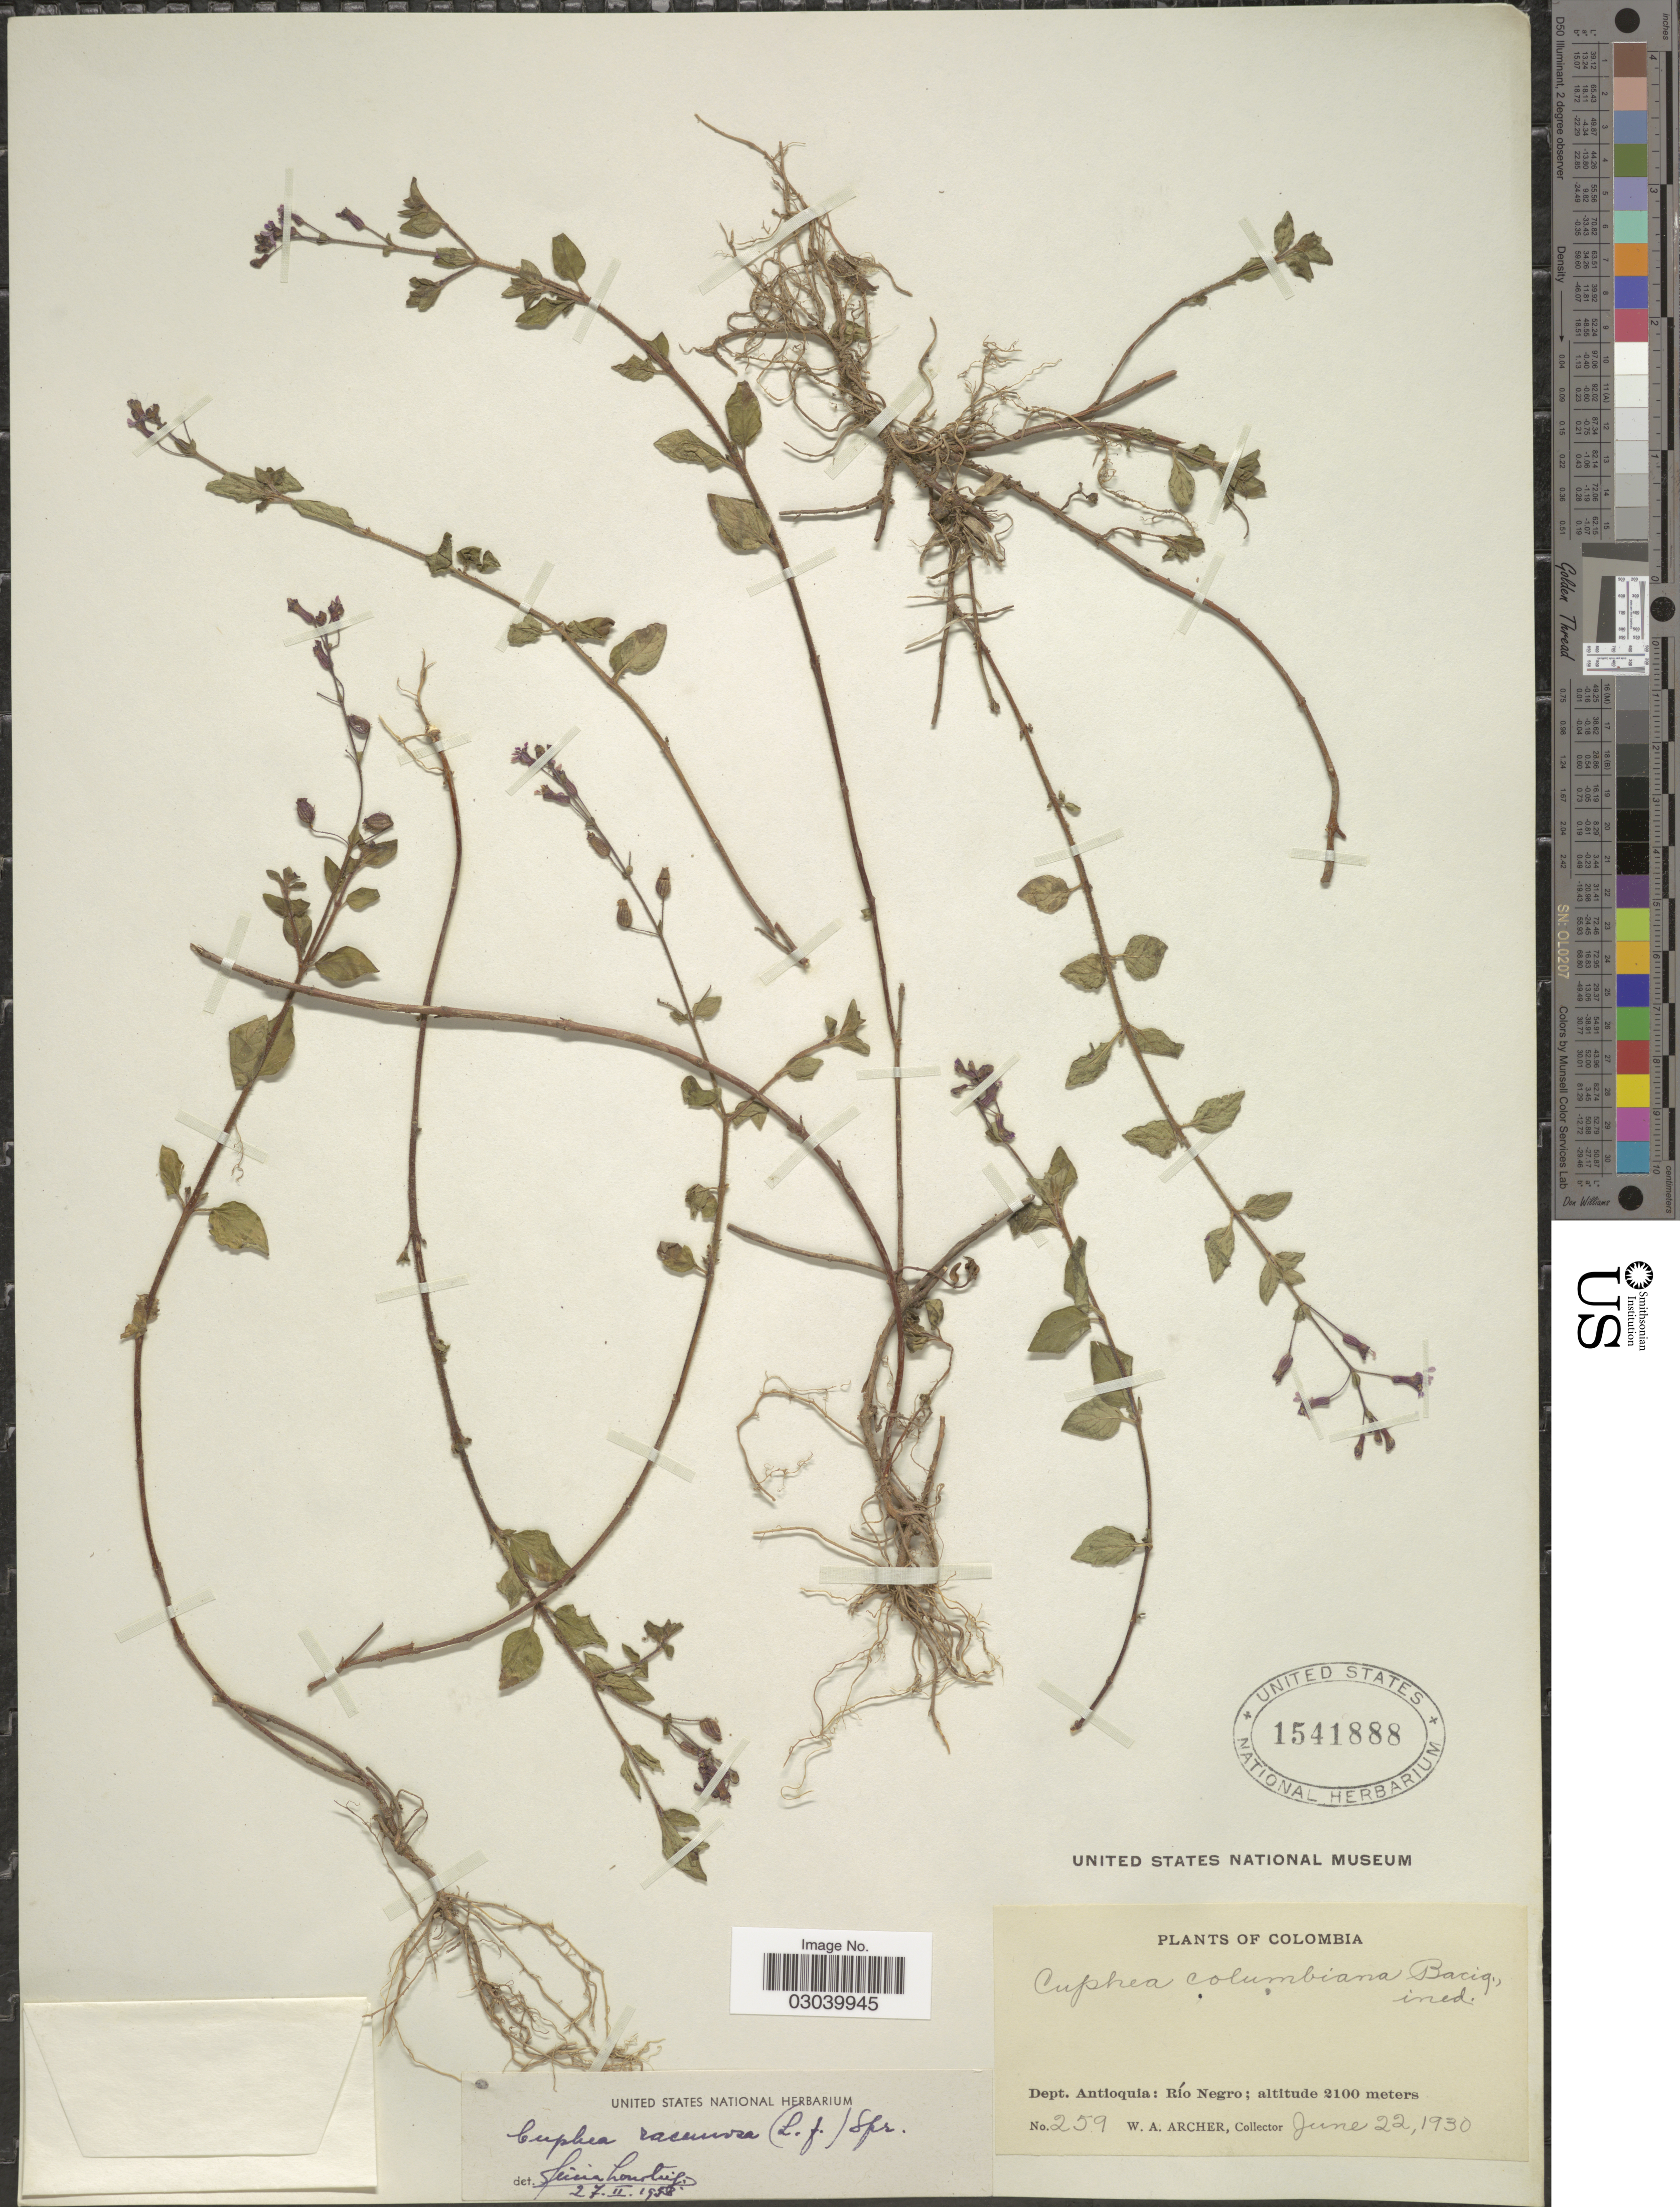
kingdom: Plantae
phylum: Tracheophyta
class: Magnoliopsida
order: Myrtales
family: Lythraceae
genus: Cuphea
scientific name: Cuphea racemosa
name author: (L. f.) Spreng.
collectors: W. Archer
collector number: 259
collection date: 1930-06-22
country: Colombia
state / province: Antioquia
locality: Dept. Antioquia: Río Negro.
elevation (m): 2100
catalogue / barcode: US 1541888